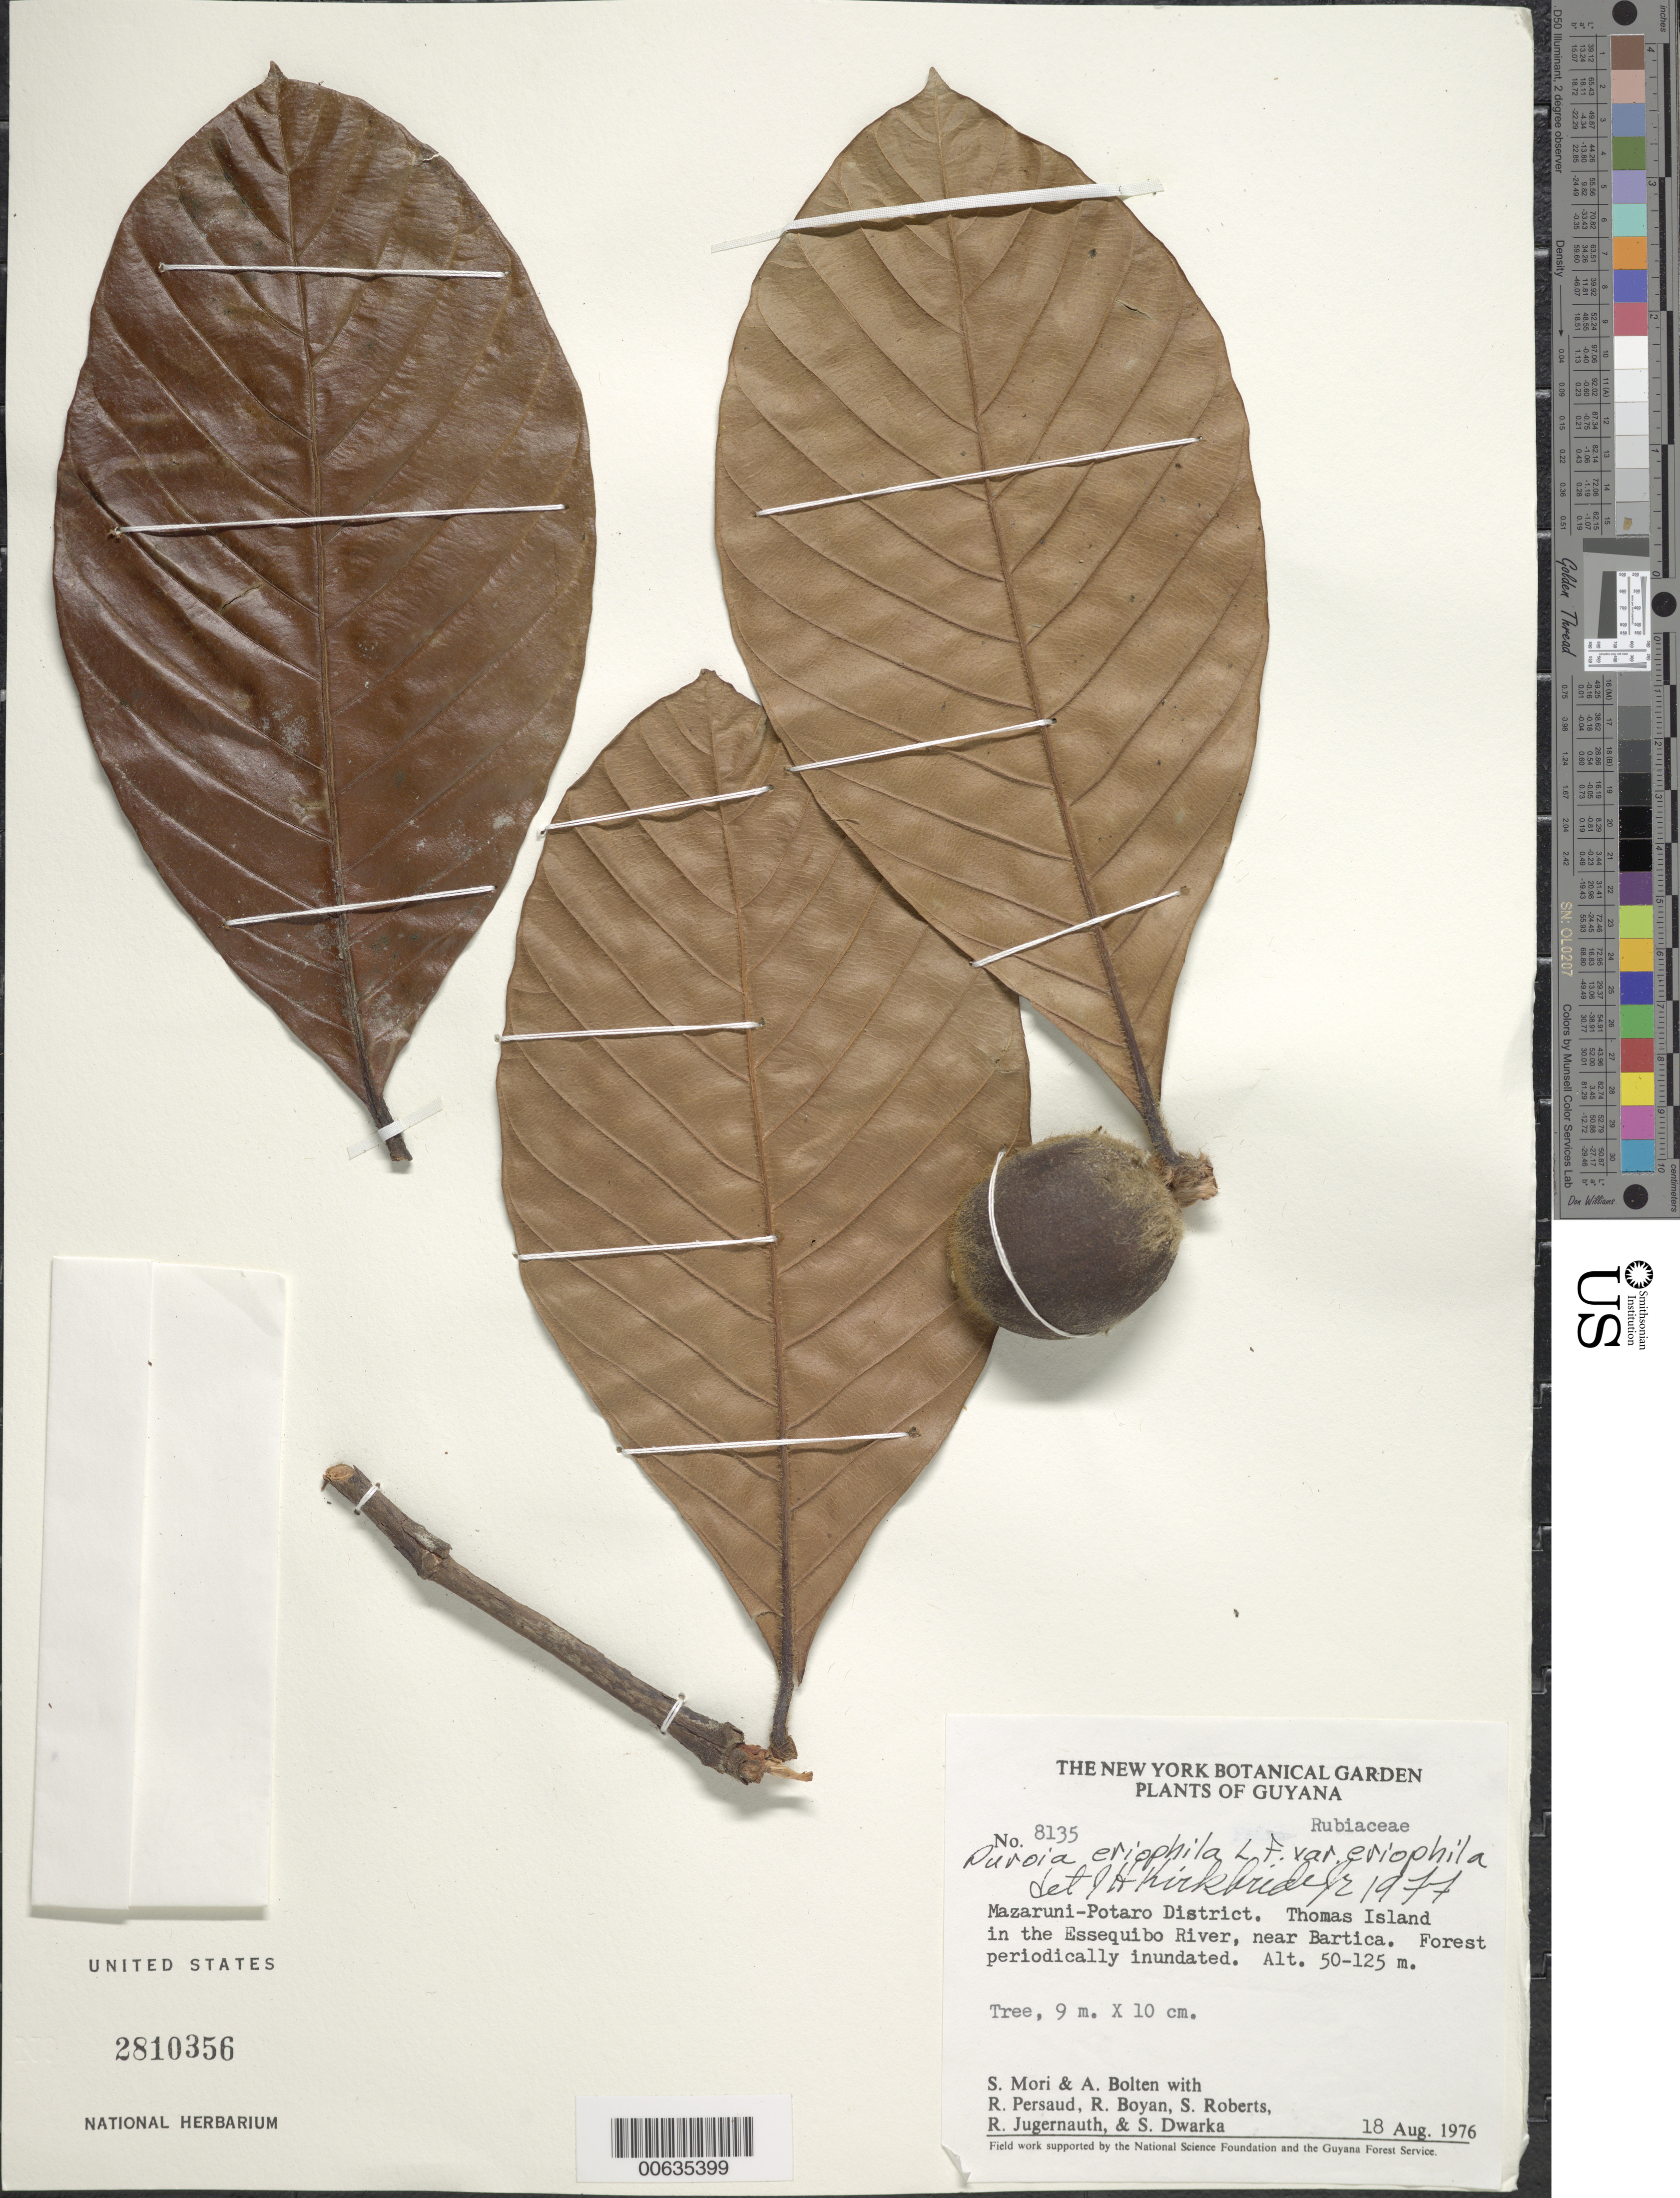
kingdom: Plantae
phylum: Tracheophyta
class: Magnoliopsida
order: Gentianales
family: Rubiaceae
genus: Duroia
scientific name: Duroia eriopila f. eriopila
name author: L. f.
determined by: Kirkbride, J. H.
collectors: S. Mori, A. Bolten, R. Persaud, R. Boyan, S. Roberts, R. Jugernauth & S. Dwarka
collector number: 8135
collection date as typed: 18-Aug-76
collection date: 1976-08-18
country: Guyana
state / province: Cuyuni-Mazaruni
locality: Thomas Island, Essequibo River, near Bartica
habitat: Forest periodically inundated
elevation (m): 50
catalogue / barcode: US 2810356